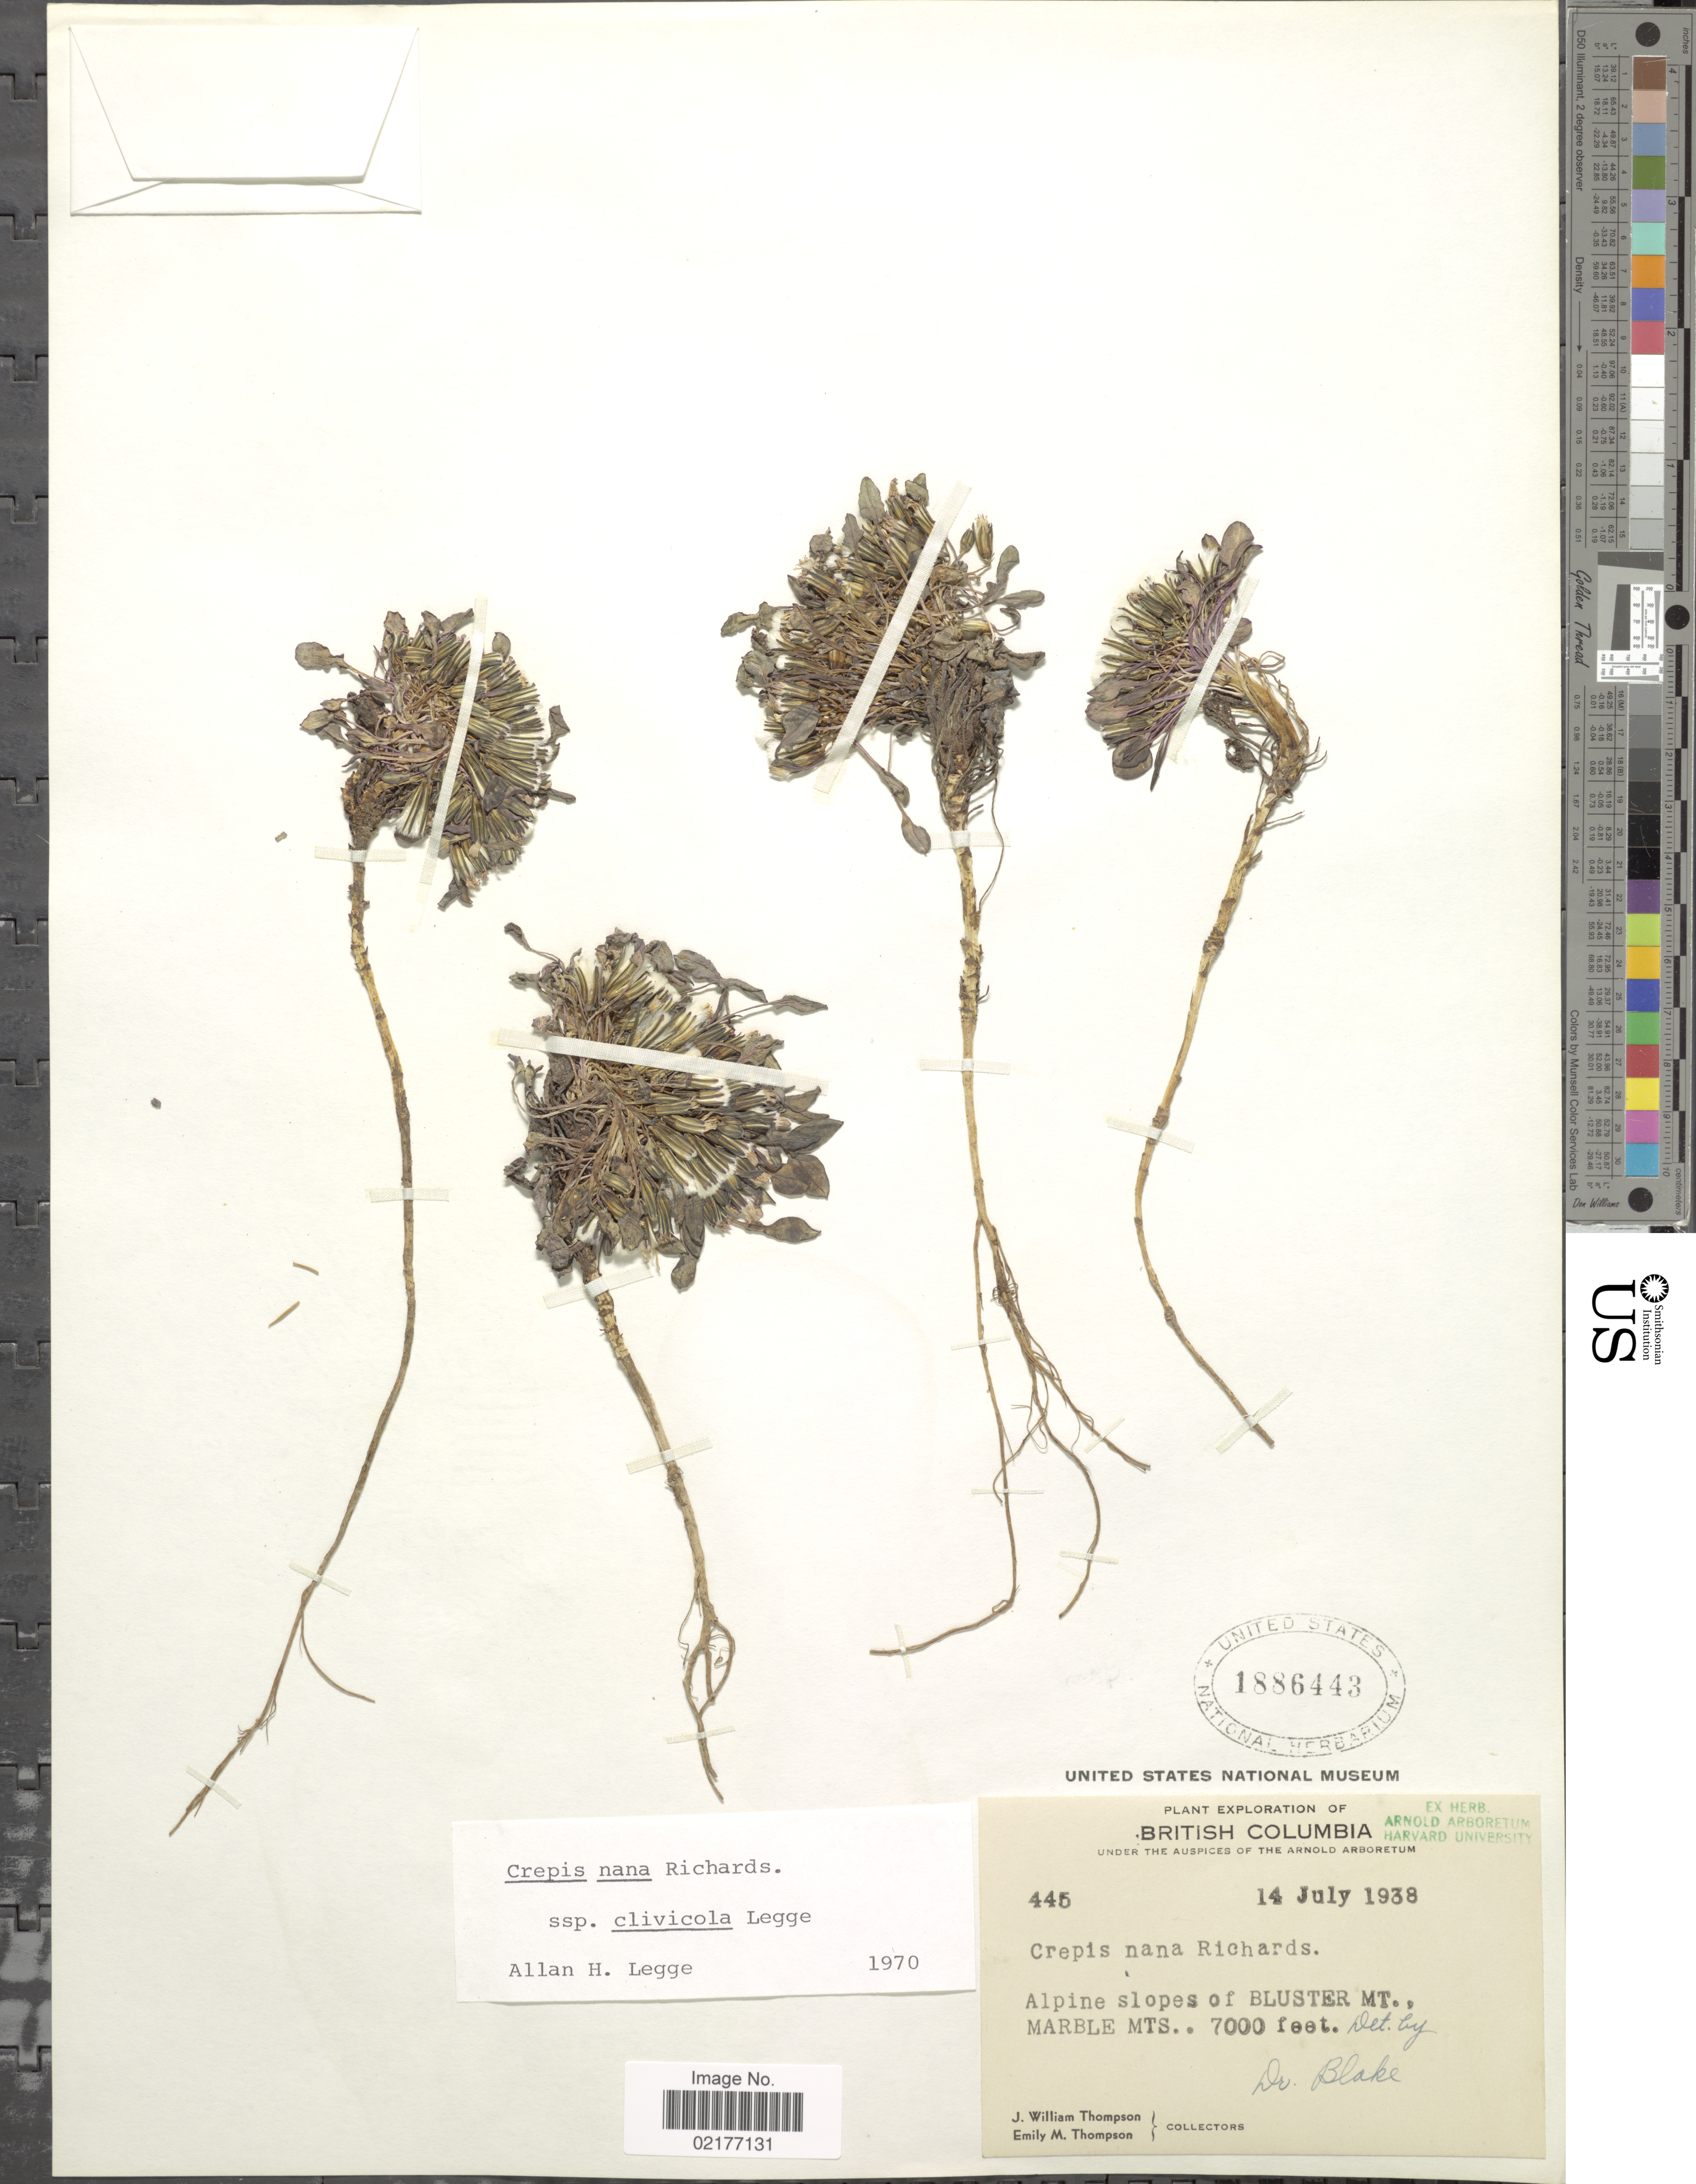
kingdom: Plantae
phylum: Tracheophyta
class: Magnoliopsida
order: Asterales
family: Asteraceae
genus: Askellia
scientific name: Askellia pygmaea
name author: (Ledeb.) Sennikov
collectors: J. W. Thompson & E. M. Thompson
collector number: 445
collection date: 1938-07-14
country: Canada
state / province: British Columbia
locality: Alpine slopes of Bluster Mt., Marble Mts.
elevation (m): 2134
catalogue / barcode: US 1886443